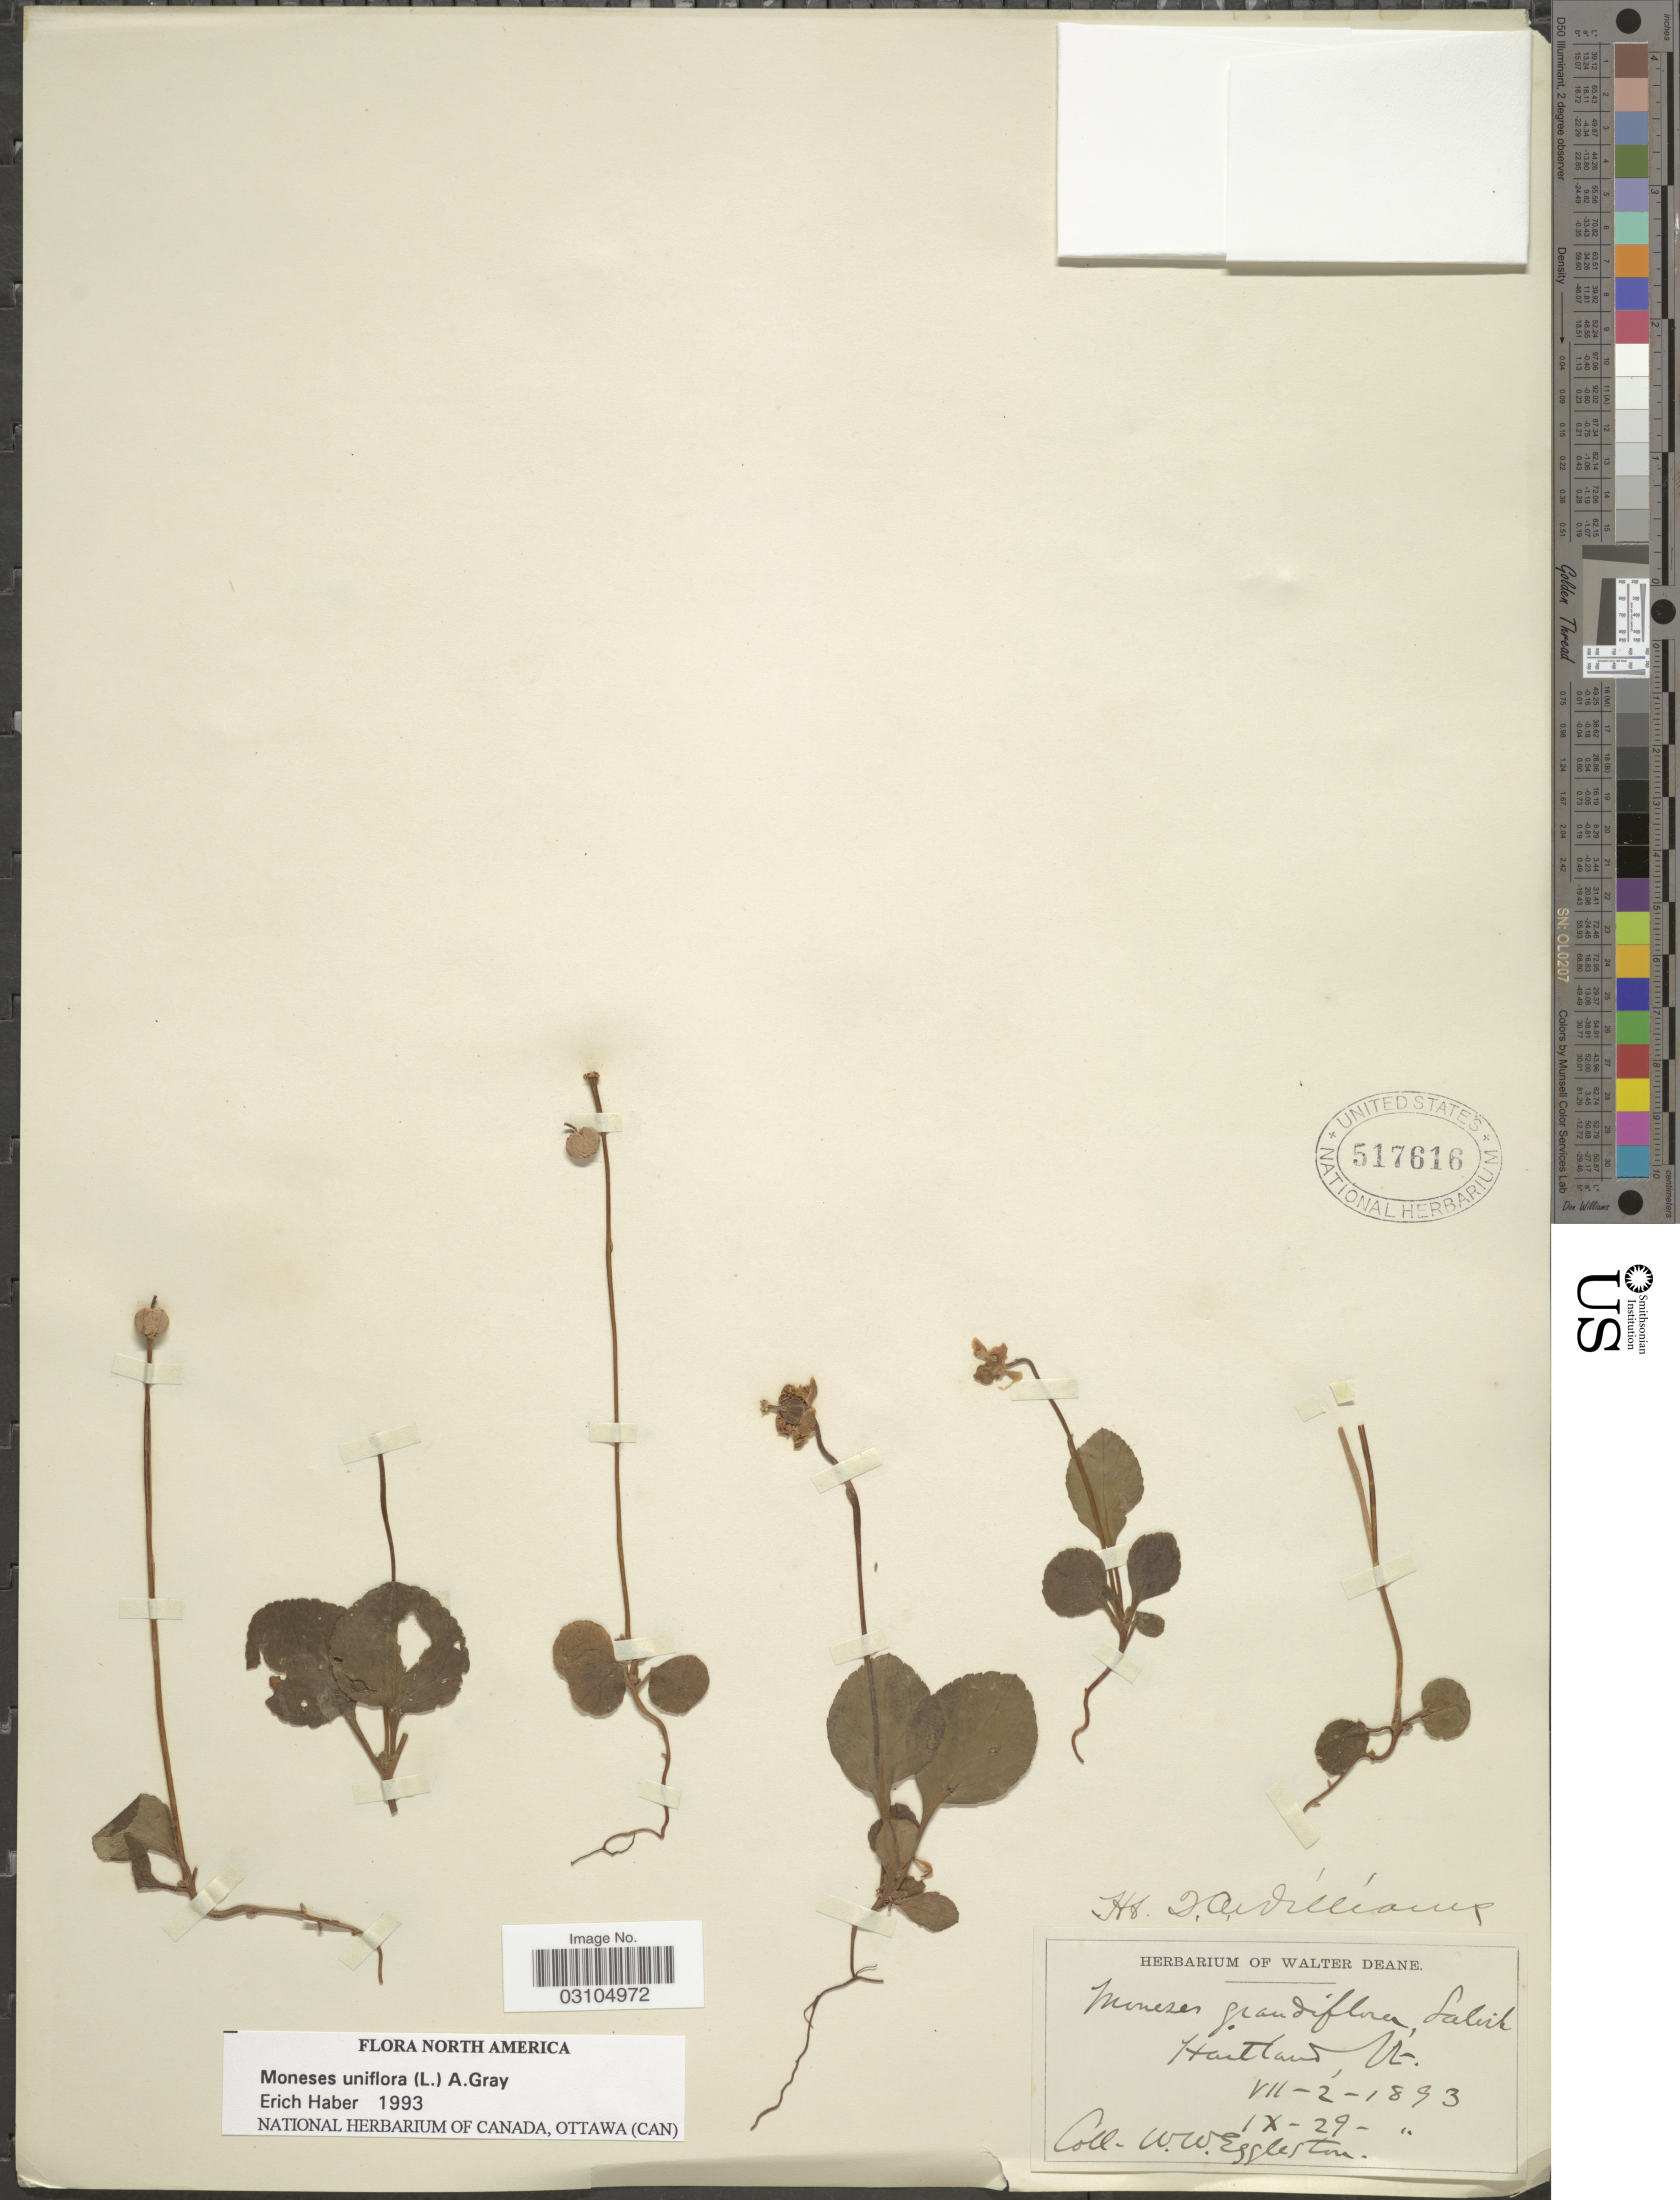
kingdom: Plantae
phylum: Tracheophyta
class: Magnoliopsida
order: Ericales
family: Ericaceae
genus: Moneses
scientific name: Moneses uniflora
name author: (L.) A. Gray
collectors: W. W. Eggleston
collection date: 1893-07-02/1893-09-29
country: United States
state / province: Vermont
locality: Hartland, Vt.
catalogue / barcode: US 517616